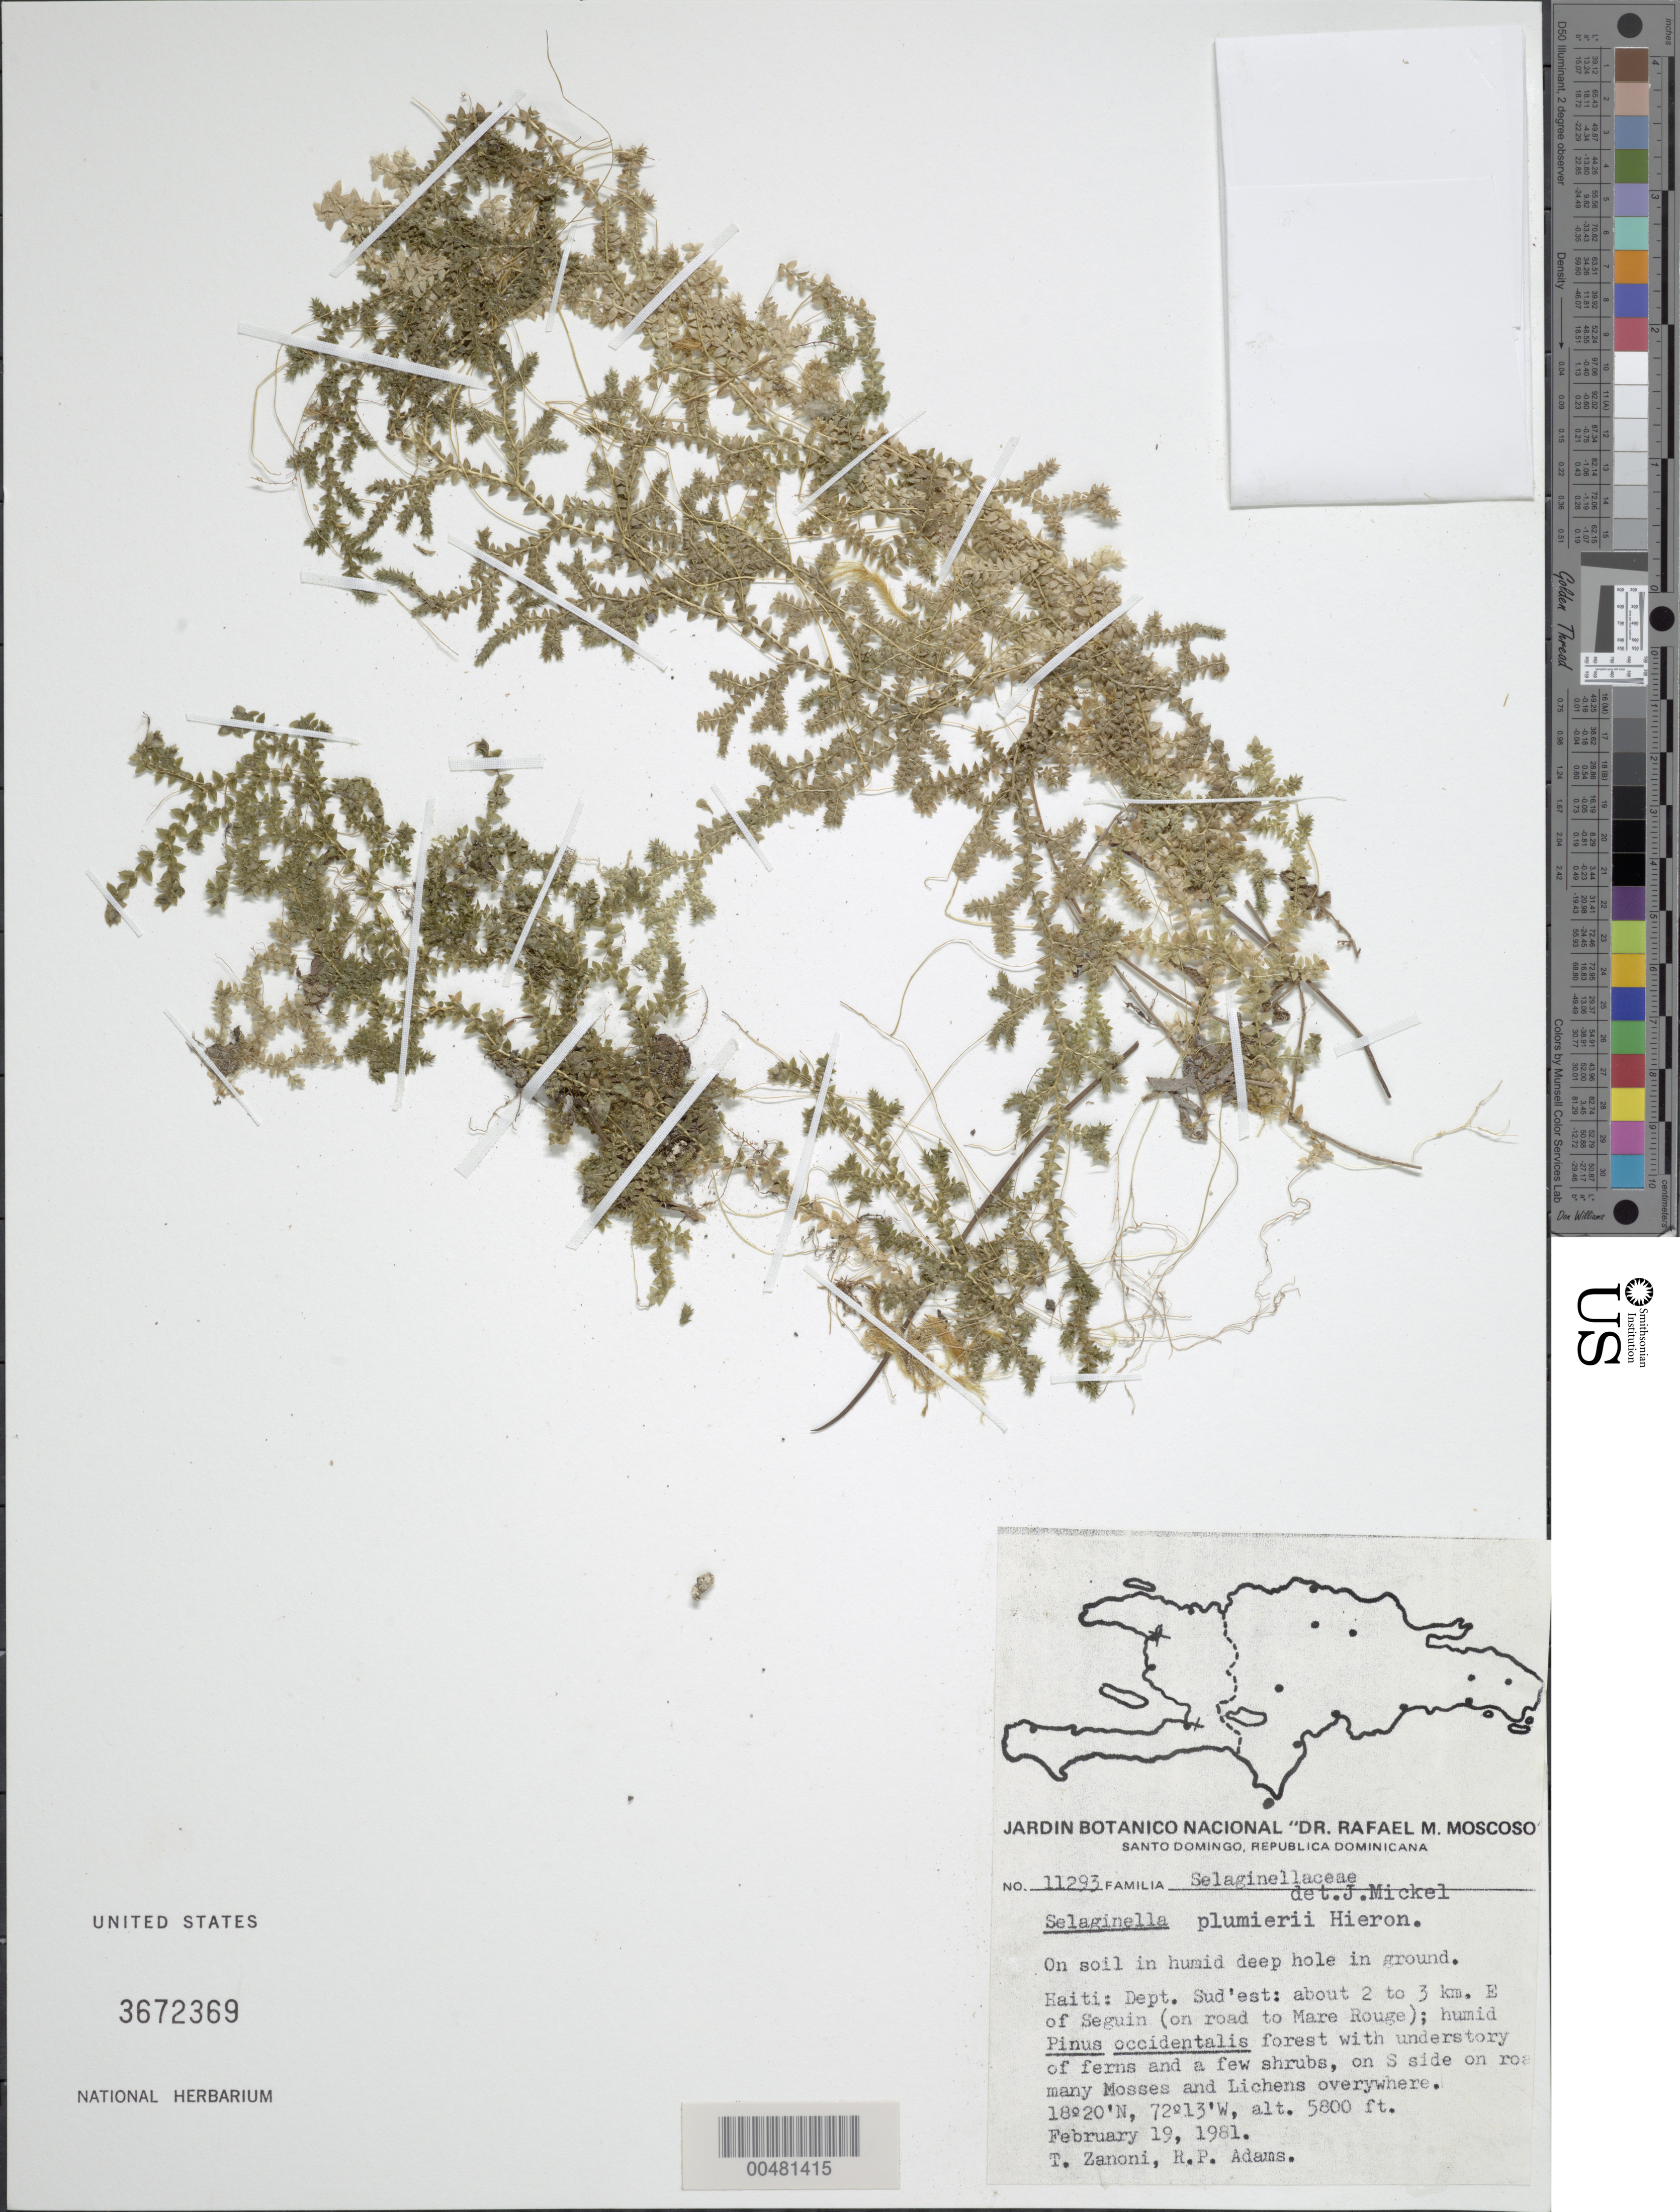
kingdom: Plantae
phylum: Tracheophyta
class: Lycopodiopsida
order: Selaginellales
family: Selaginellaceae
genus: Selaginella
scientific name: Selaginella plumieri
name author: Hieron.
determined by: Mickel, J. T., (NY), New York Botanical Garden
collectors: T. A. Zanoni & R. P. Adams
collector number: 11293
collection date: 1981-02-19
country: Haiti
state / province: Sud-Est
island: Hispaniola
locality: Seguin, about 2-3 km E (on road to Mare Rouge).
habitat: Humid Pinus occidentalis forest with understory of ferns and a few shrubs, on S side on road many Mosses and Lichens everywhere. On soil in humid deep hole in ground.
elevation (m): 1768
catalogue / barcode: US 3672369